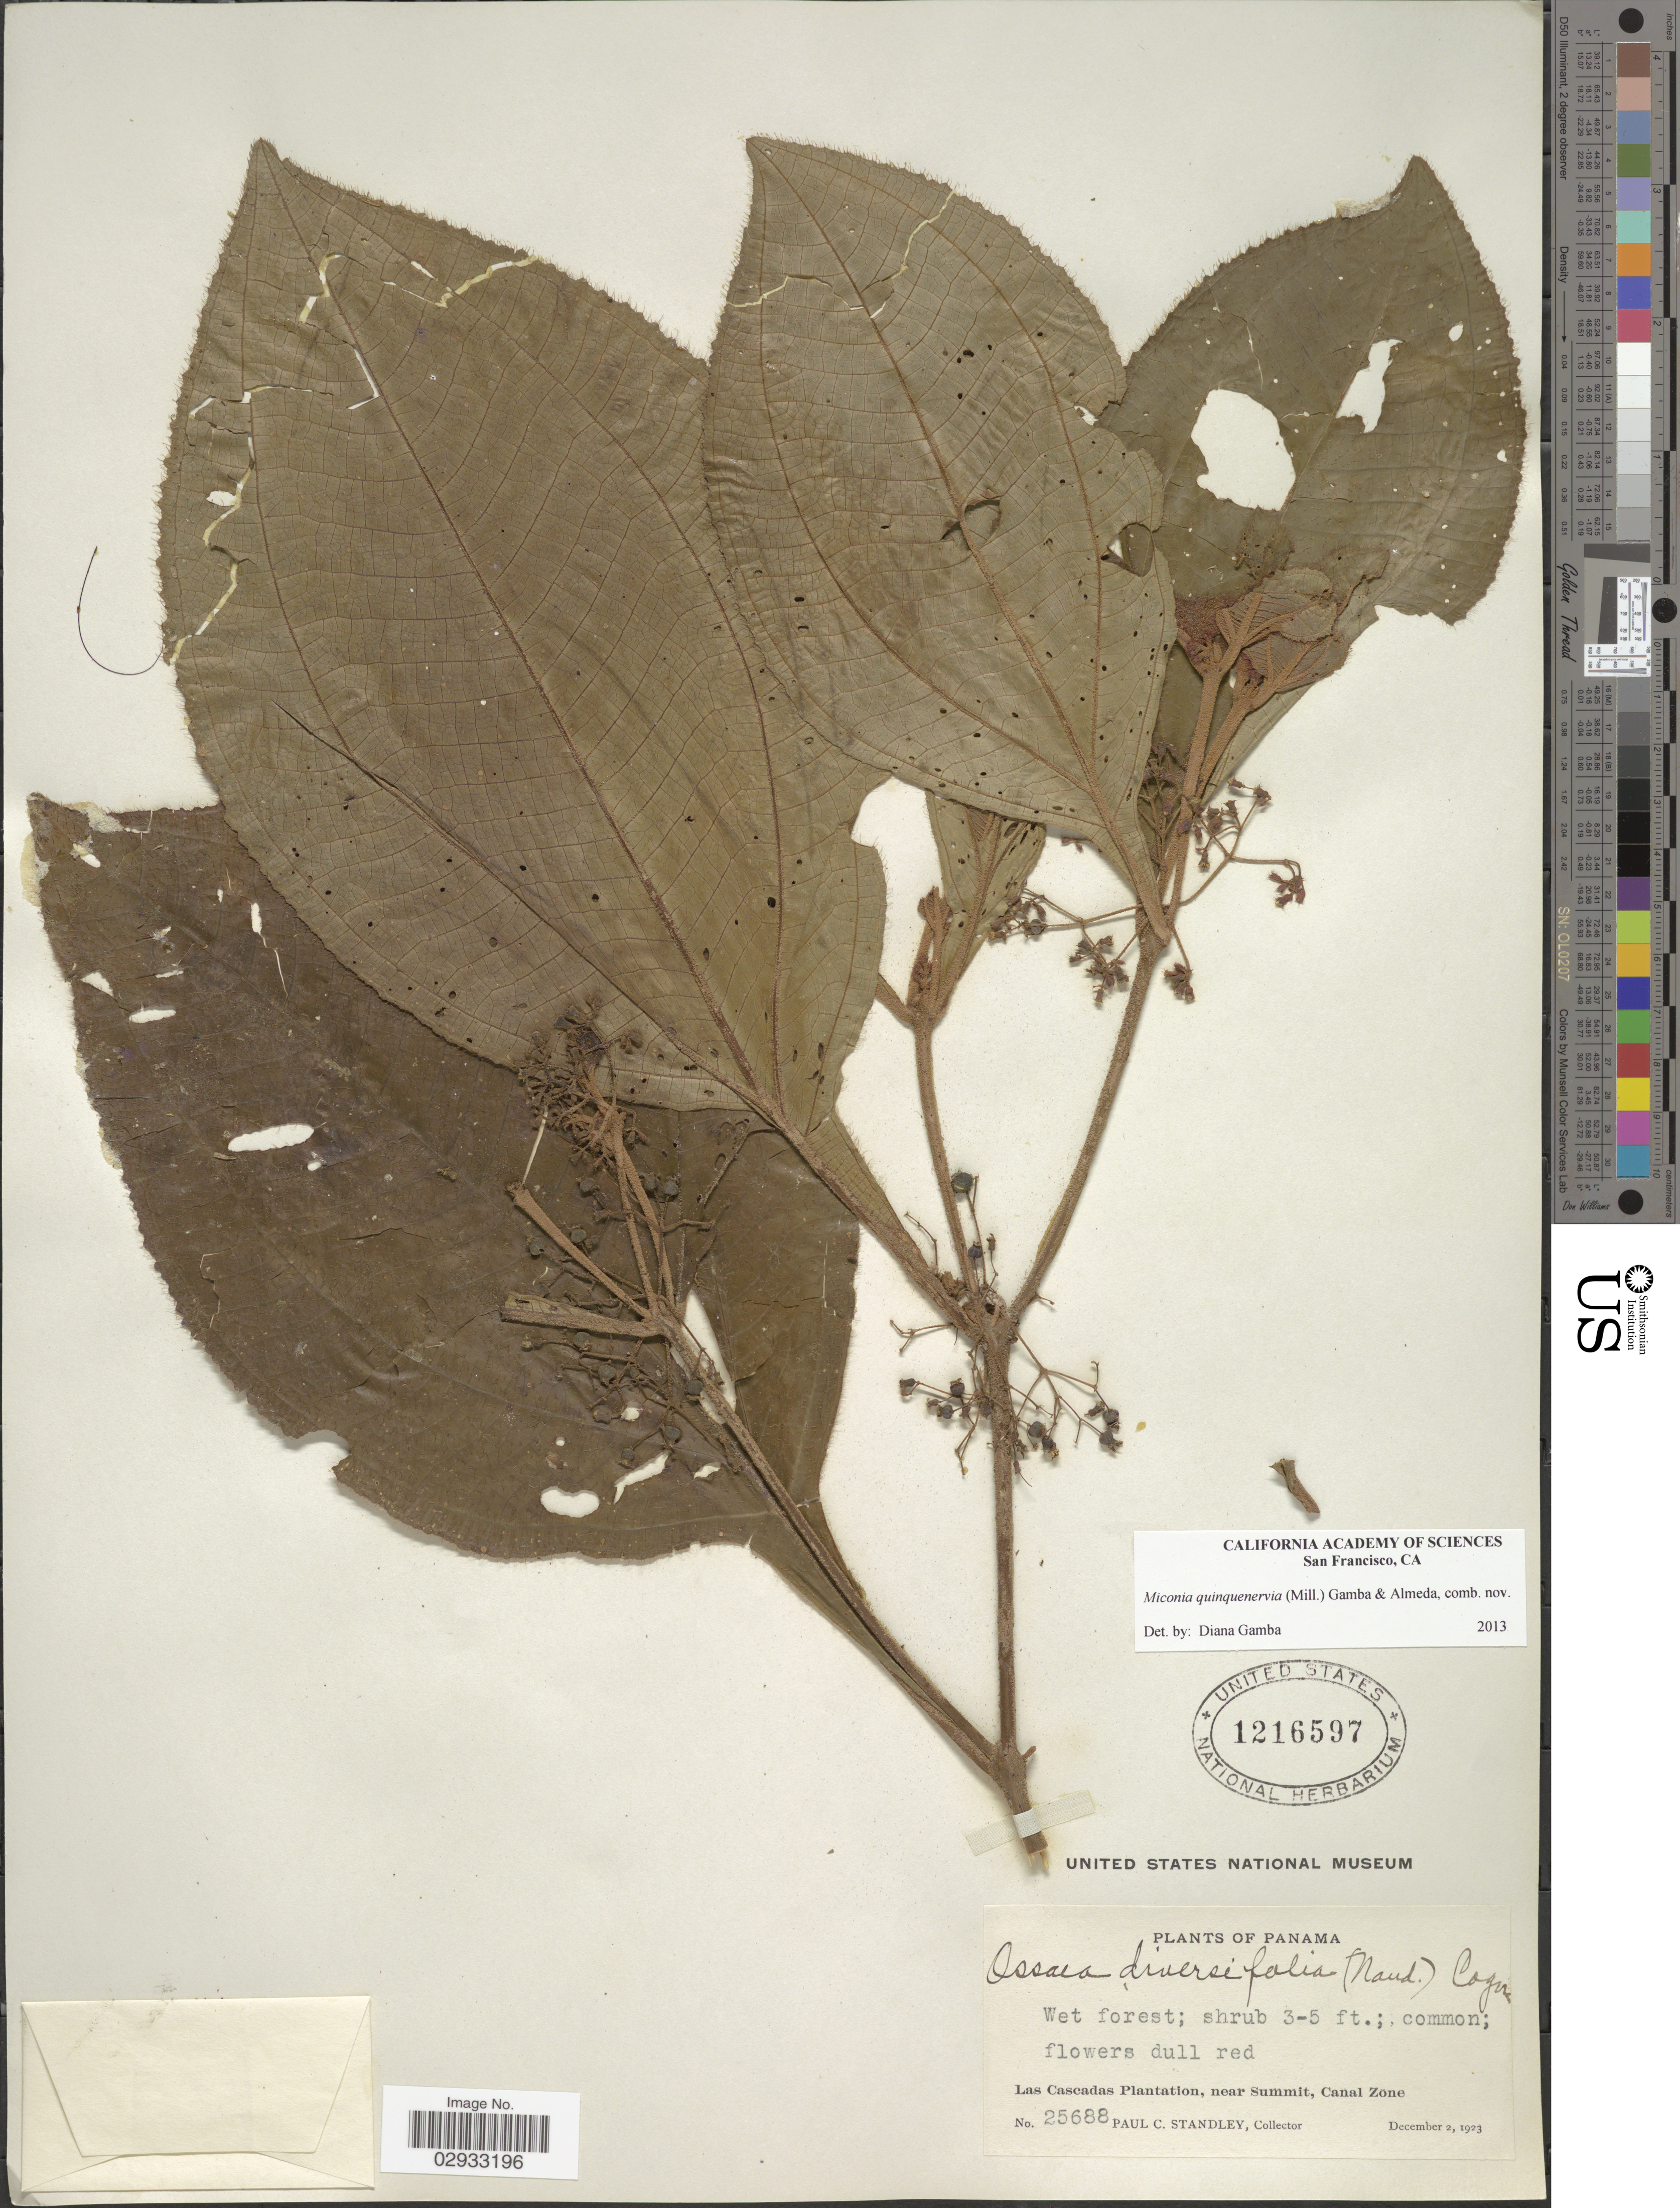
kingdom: Plantae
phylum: Tracheophyta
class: Magnoliopsida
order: Myrtales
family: Melastomataceae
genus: Miconia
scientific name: Miconia quinquenervia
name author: (Mill.) Gamba & Almeda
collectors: P. C. Standley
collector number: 25688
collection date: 1923-12-02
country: Panama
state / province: Colón / Panamá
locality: Las Cascadas Plantation, near Summit, Canal Zone.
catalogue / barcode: US 1216597